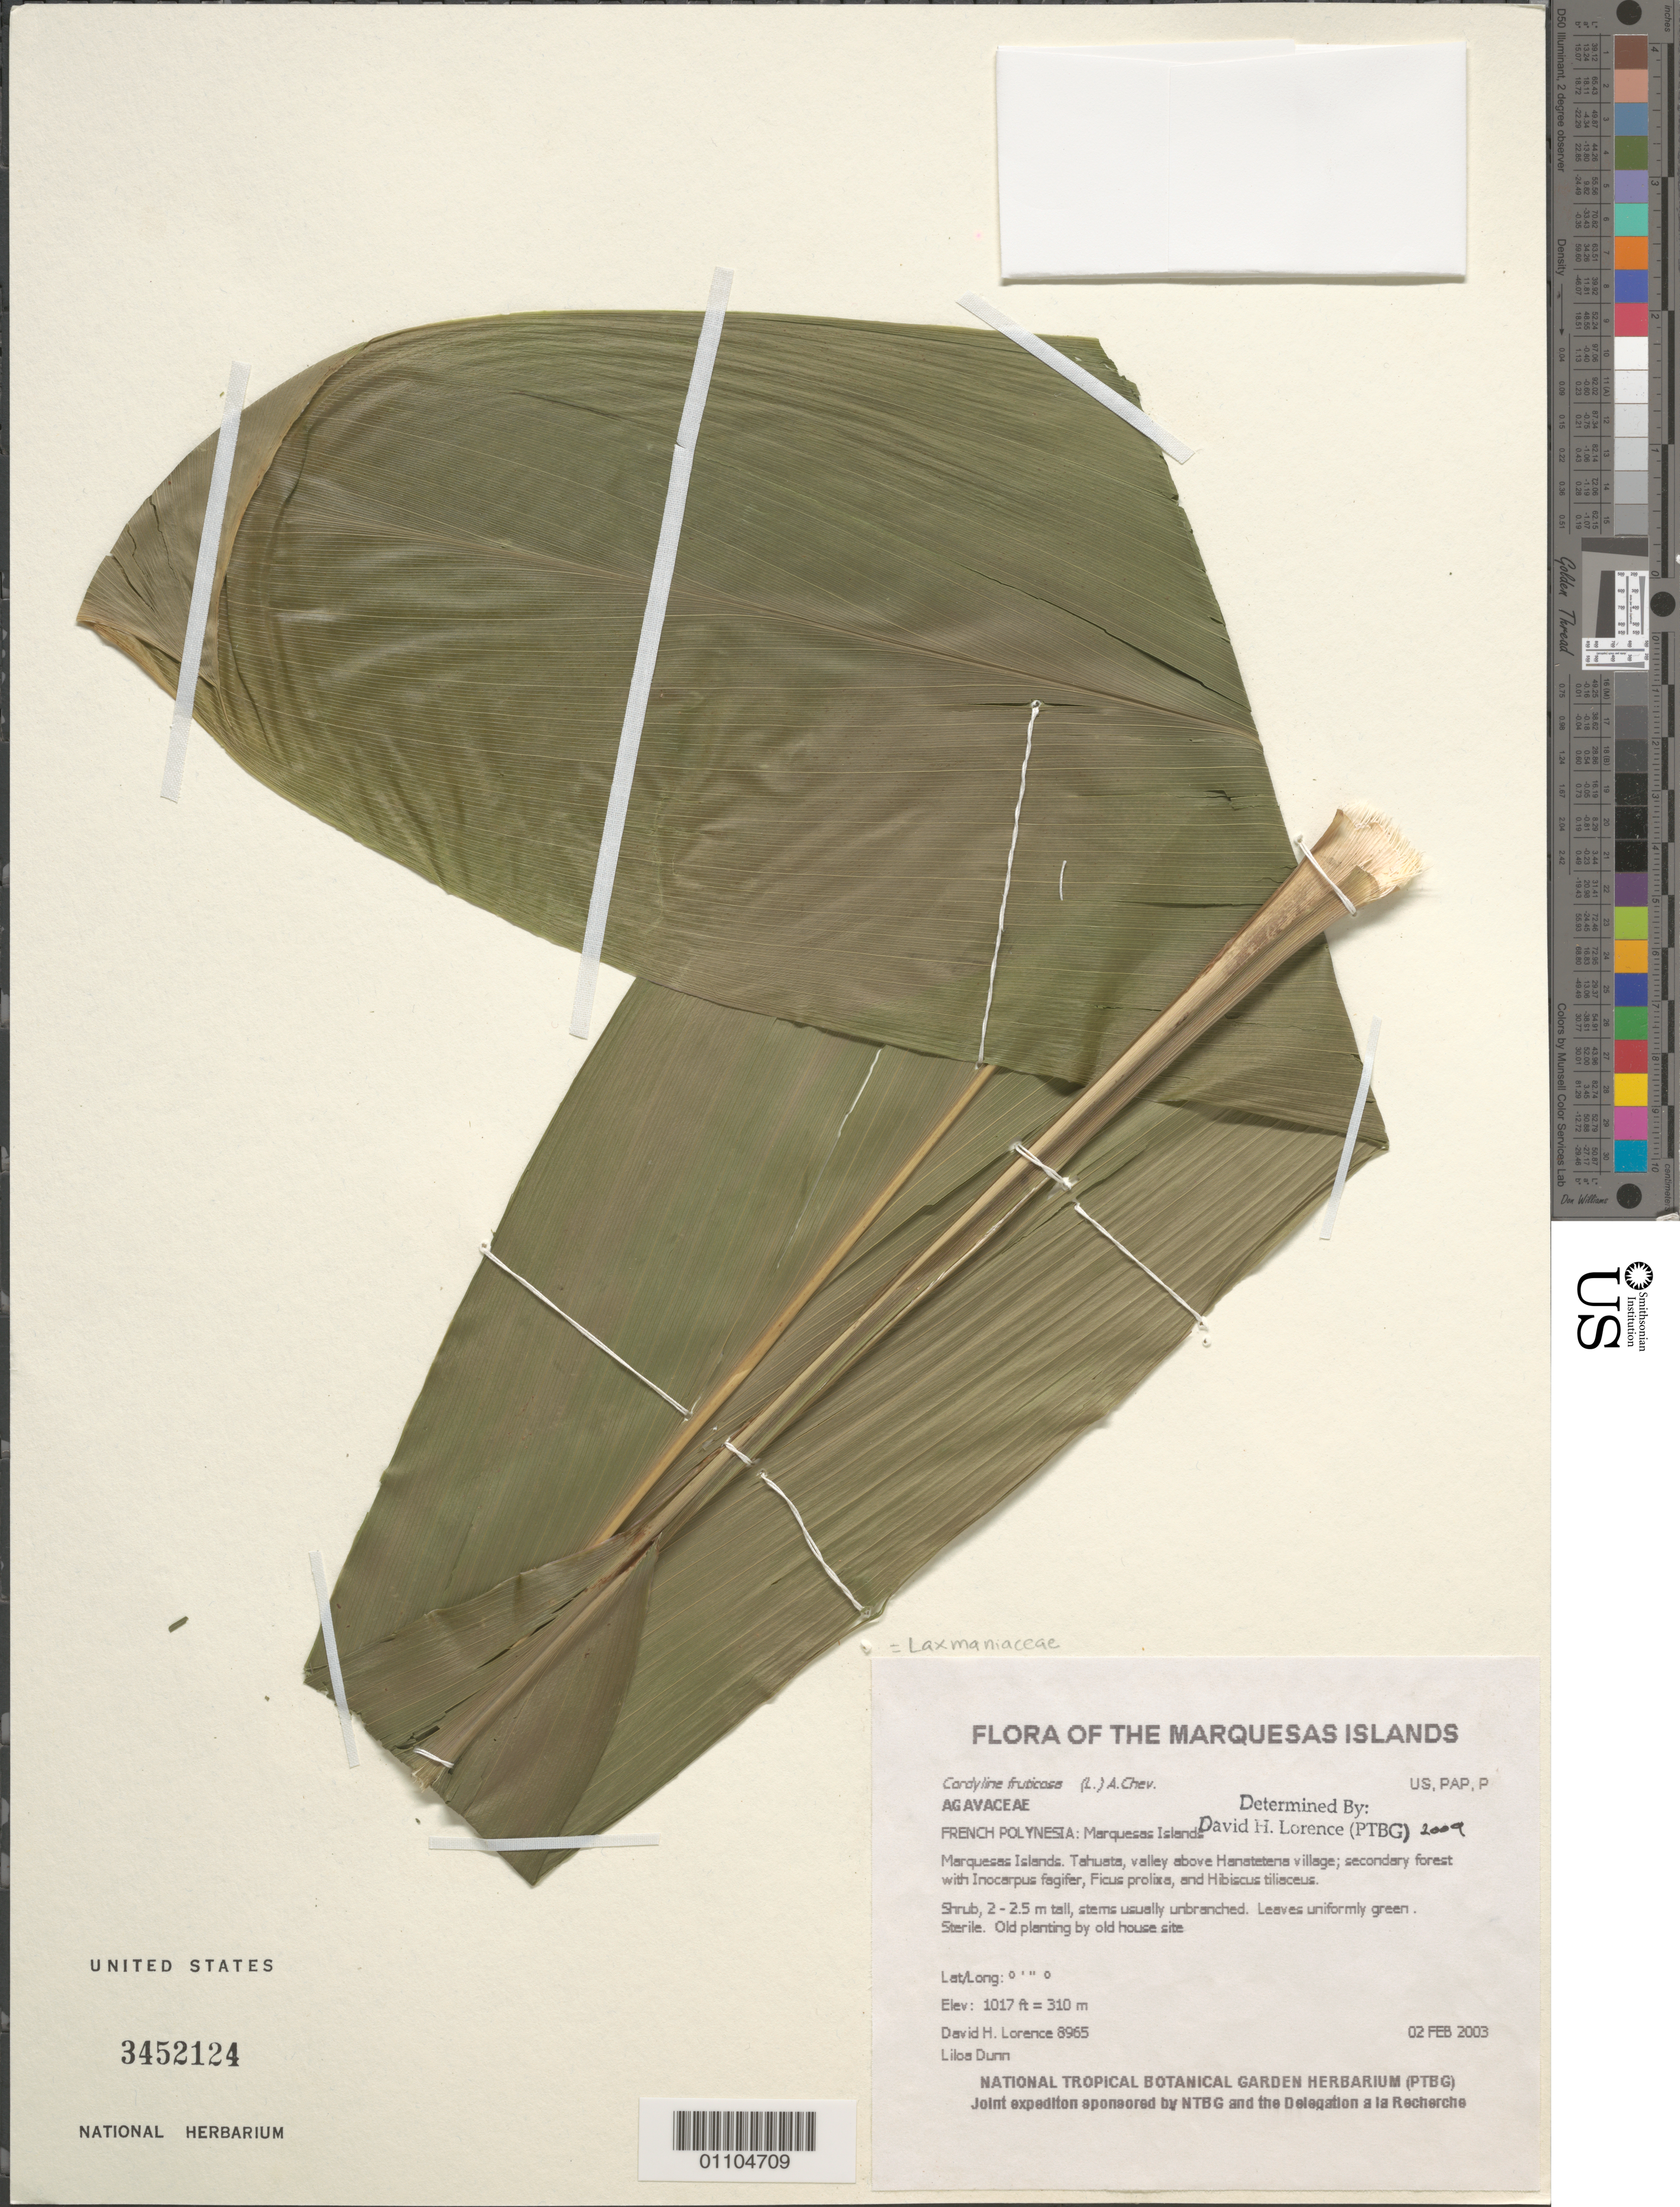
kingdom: Plantae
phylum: Tracheophyta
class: Liliopsida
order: Asparagales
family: Asparagaceae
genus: Cordyline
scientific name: Cordyline fruticosa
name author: (L.) A. Chev.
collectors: D. Lorence & L. Dunn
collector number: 8965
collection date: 2003-02-02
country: French Polynesia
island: Tahuata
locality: Valley above Hanatetena village. Old planting by old house site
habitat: Secondary forest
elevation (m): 310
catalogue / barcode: US 3452124